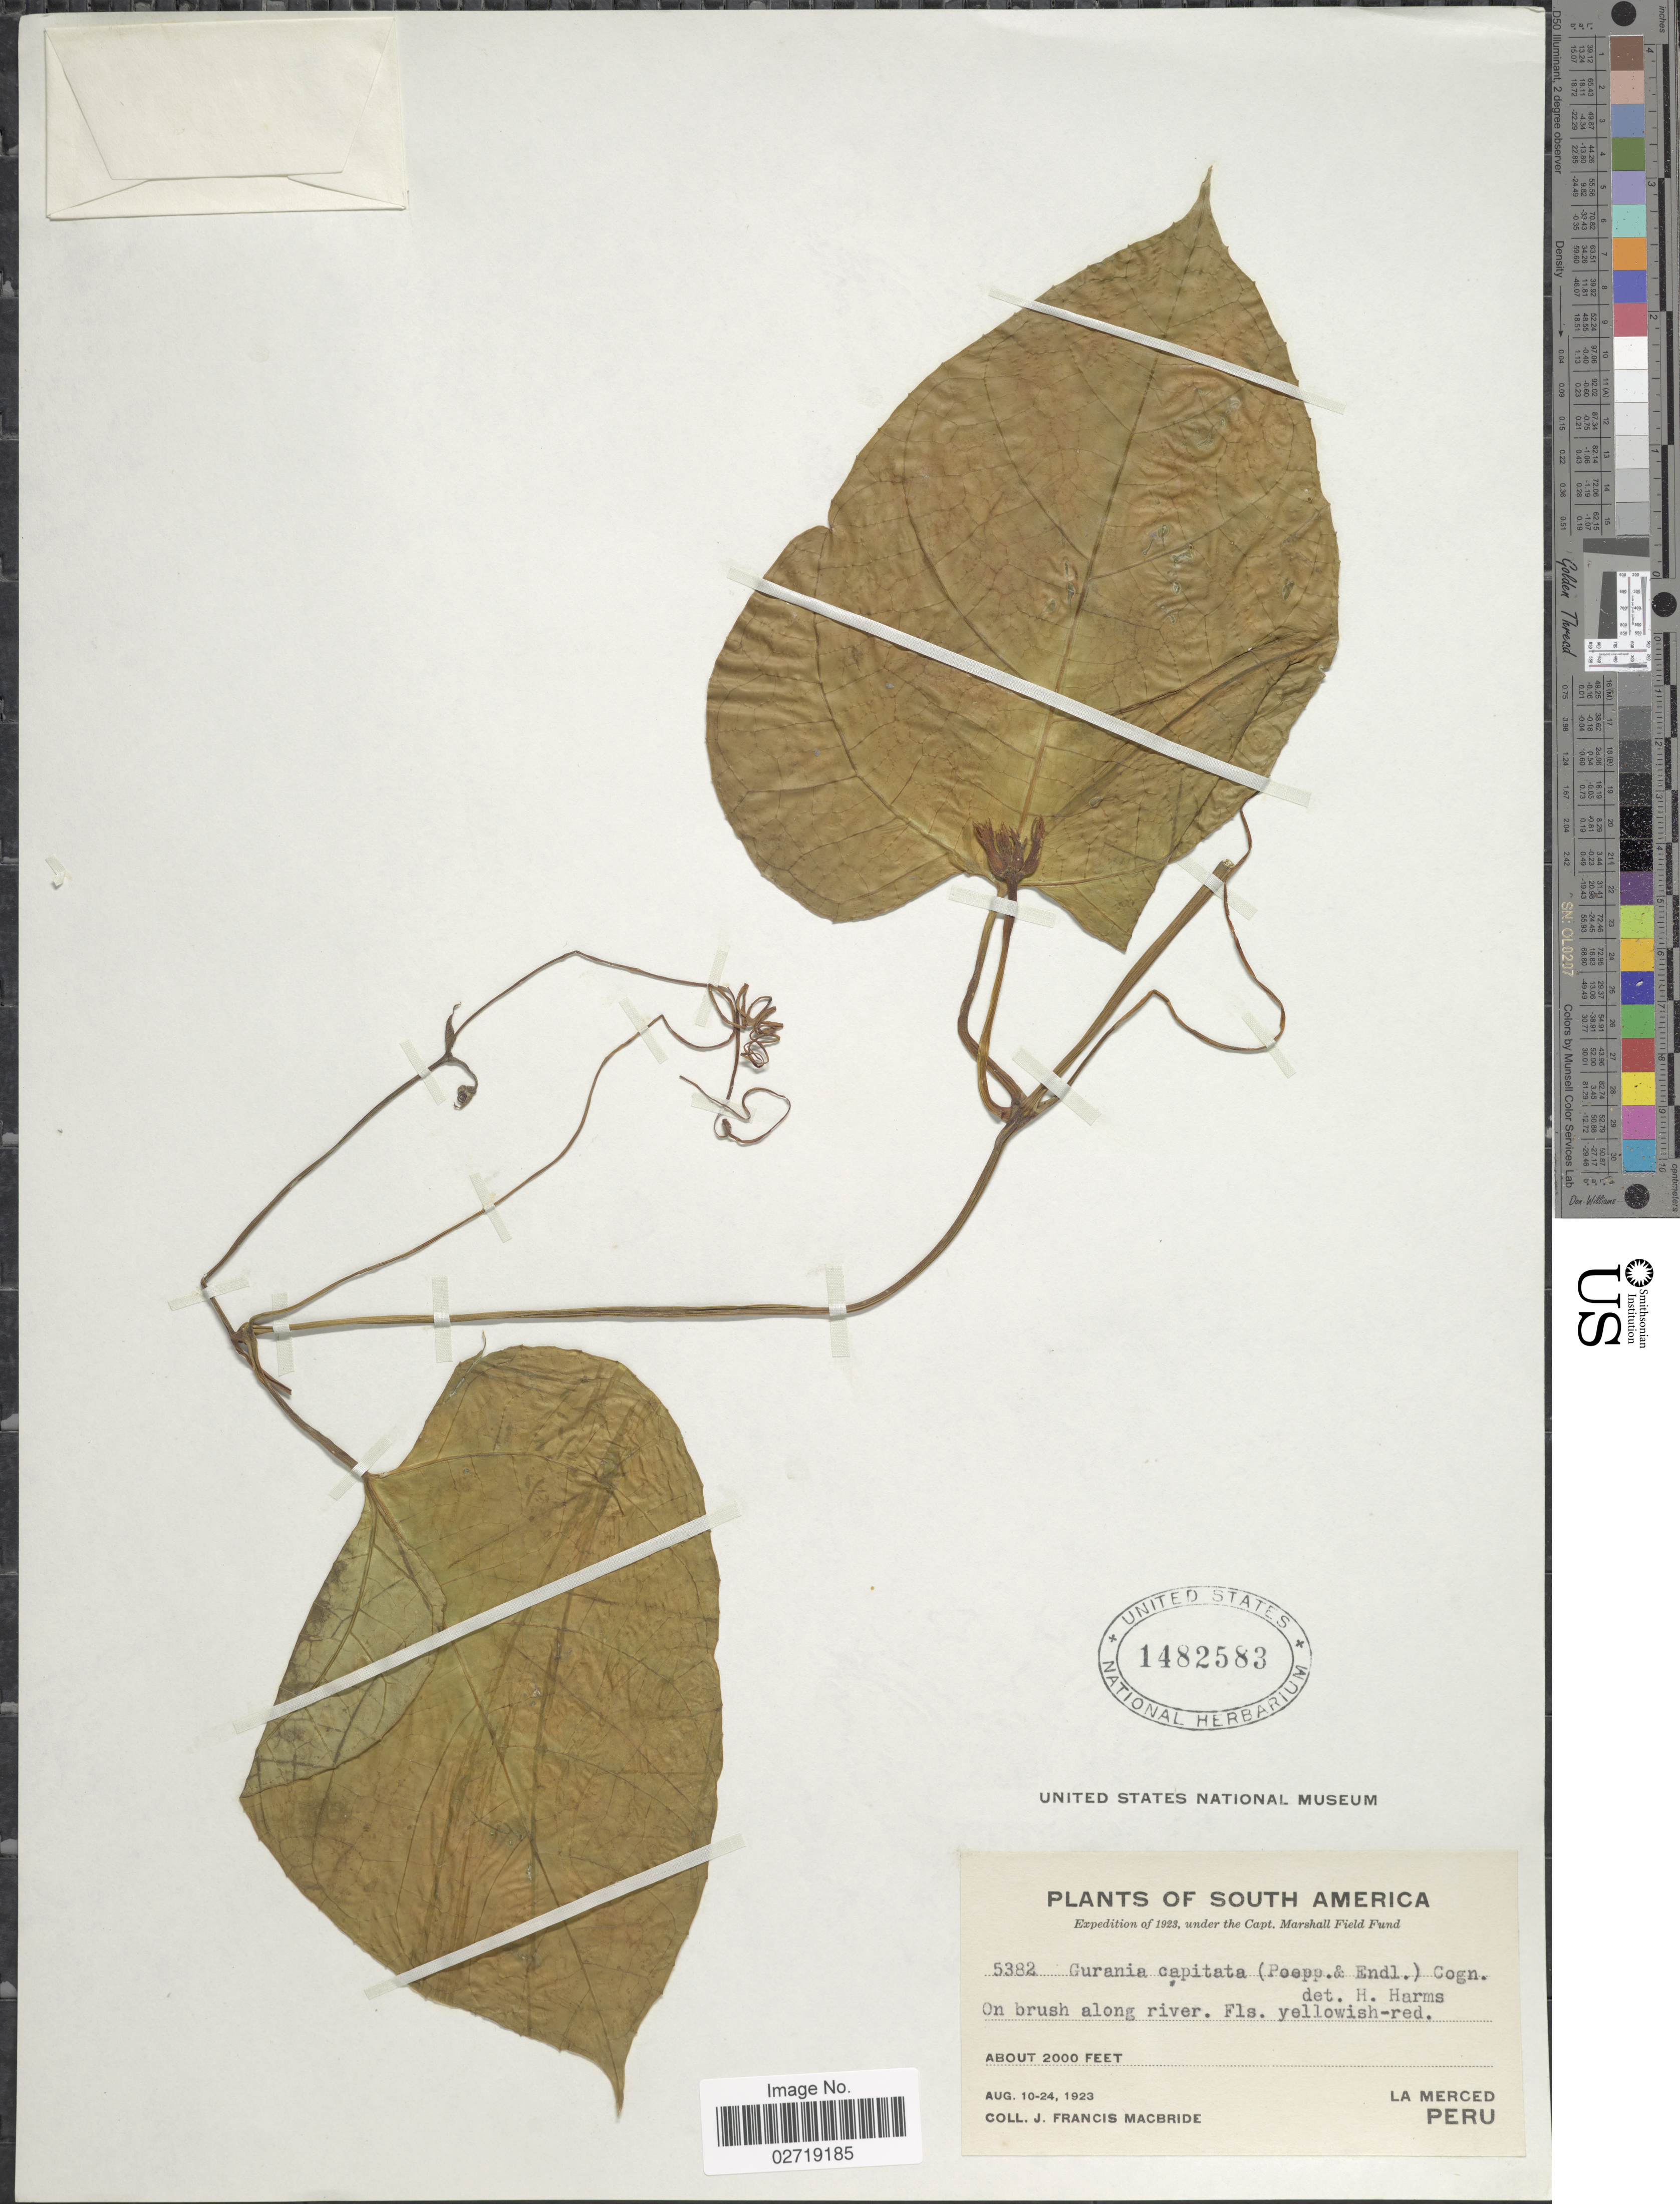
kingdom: Plantae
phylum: Tracheophyta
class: Magnoliopsida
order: Cucurbitales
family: Cucurbitaceae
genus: Gurania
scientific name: Gurania capitata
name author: (Poepp. & Endl.) Cogn.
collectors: J. F. Macbride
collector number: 5382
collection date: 1923-08-10/1923-08-24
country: Peru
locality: La Merced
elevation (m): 610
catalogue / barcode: US 1482583